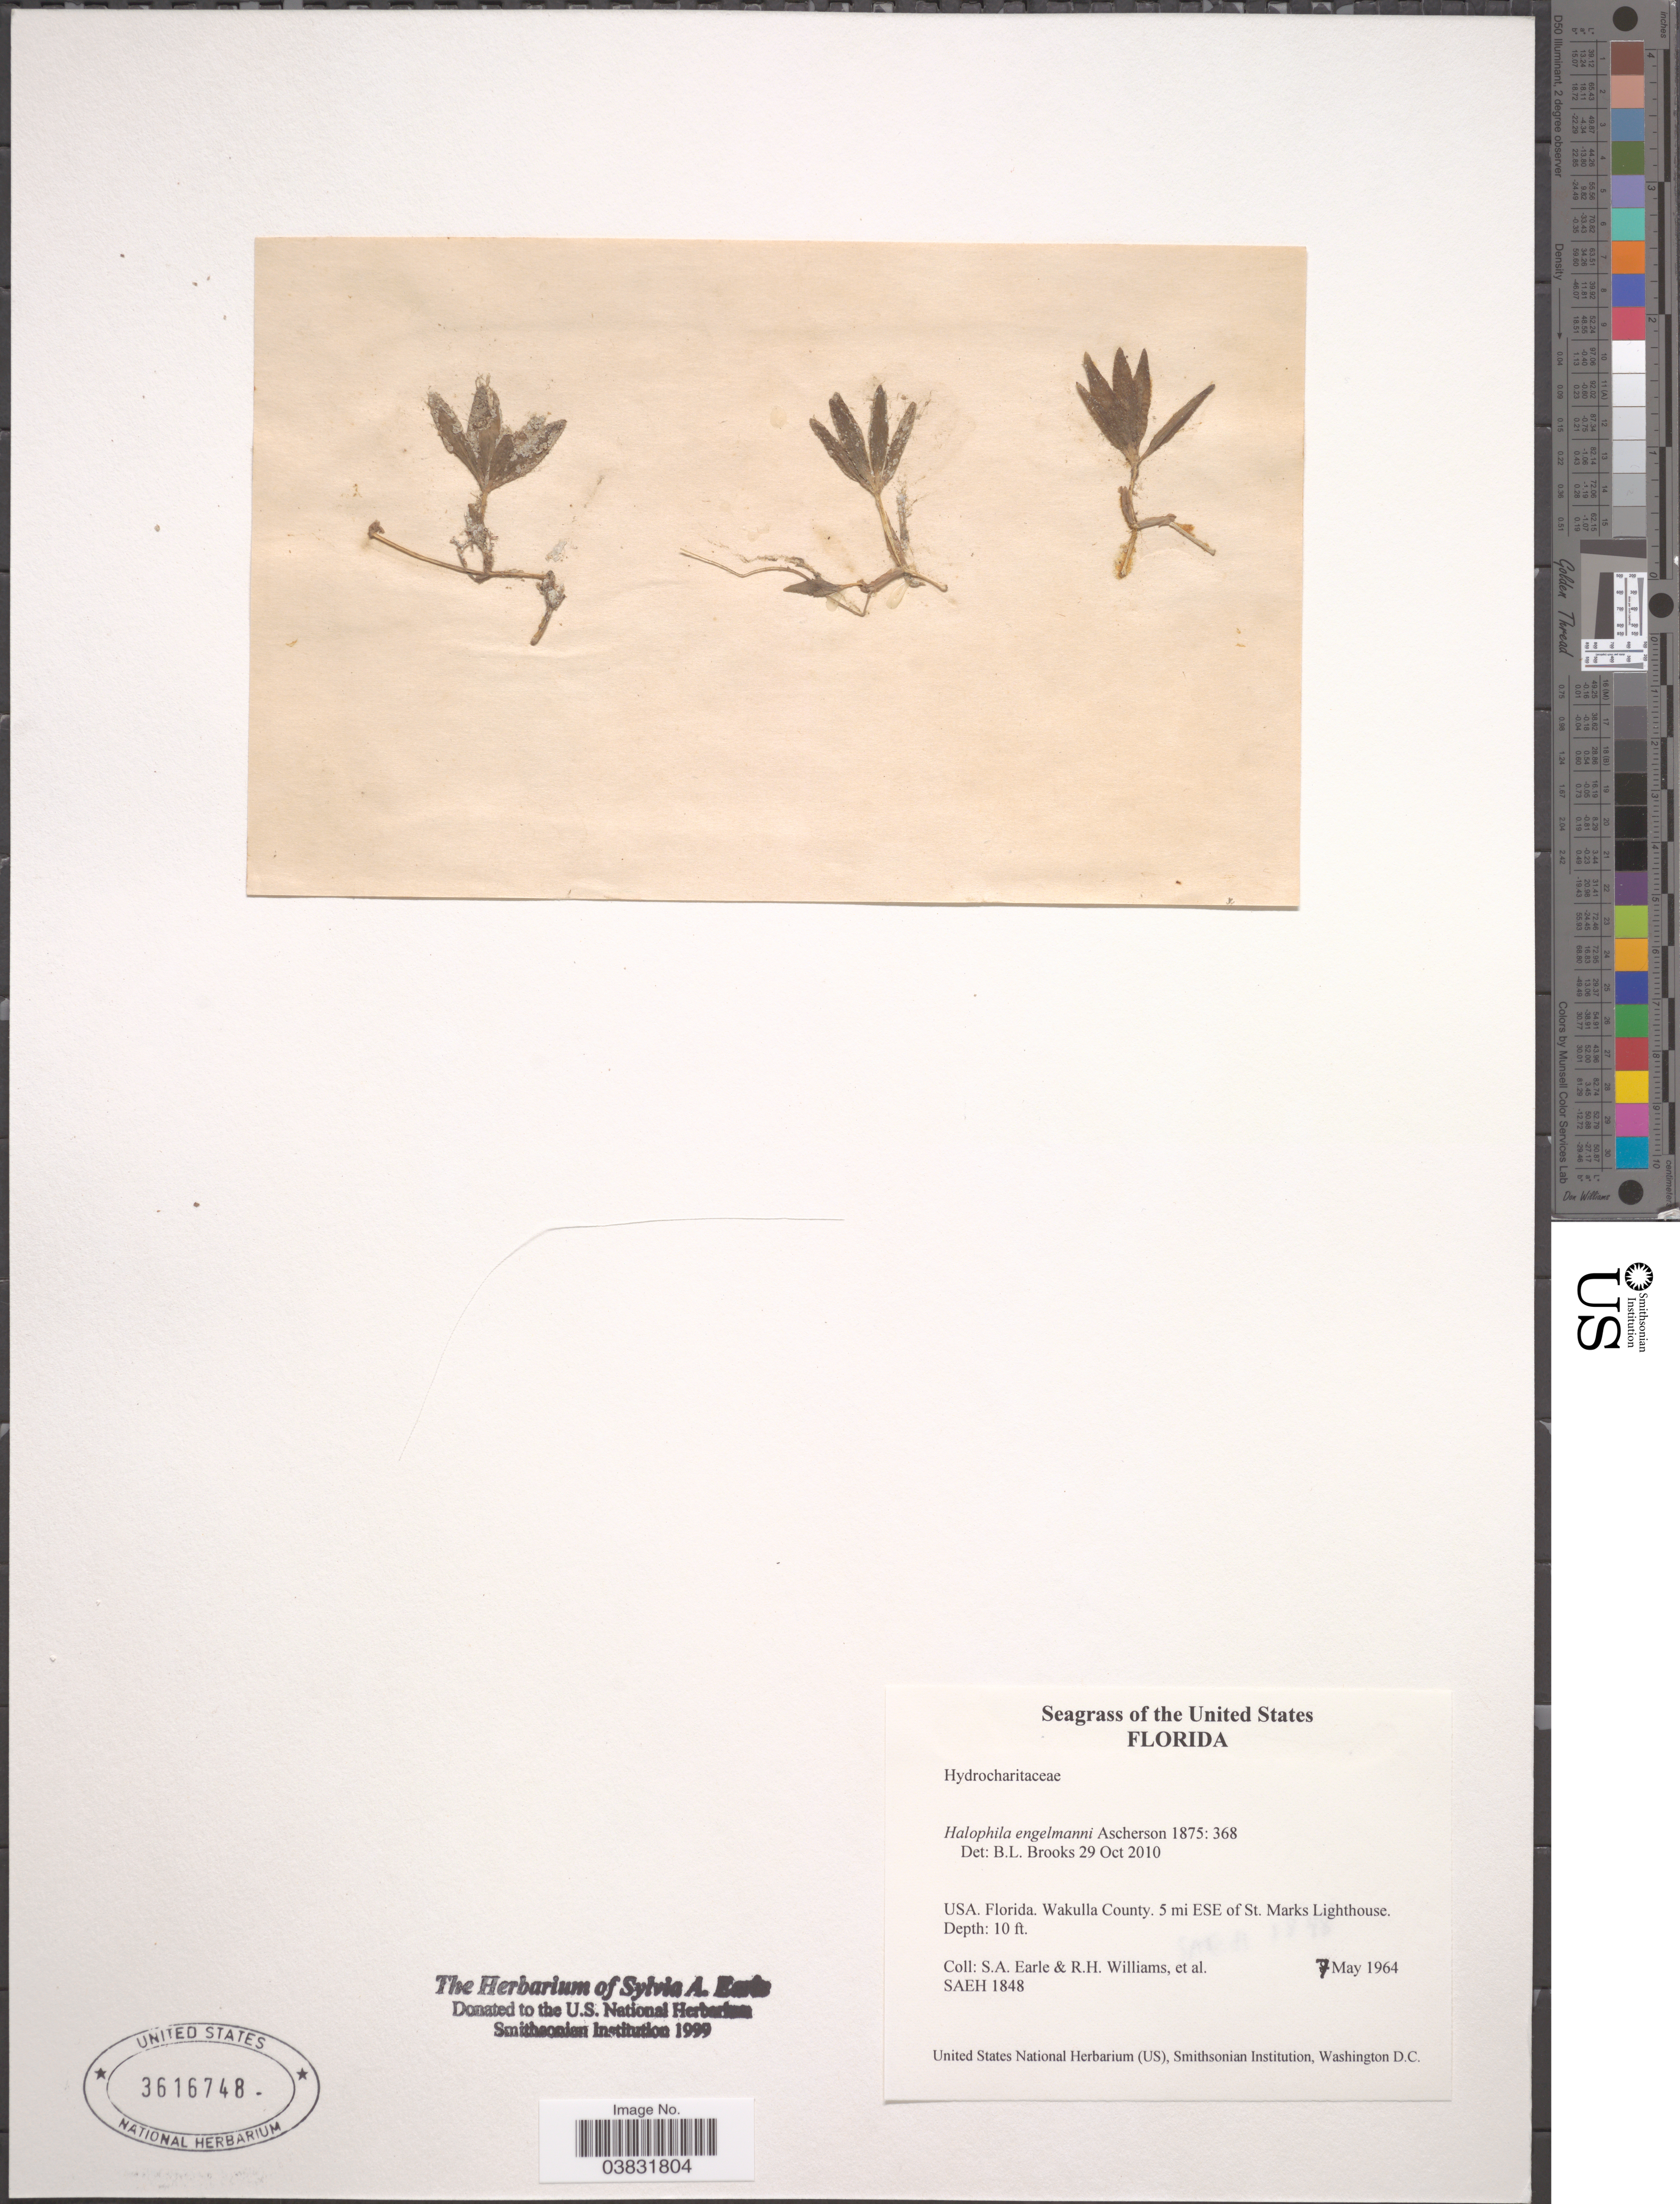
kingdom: Plantae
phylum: Tracheophyta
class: Liliopsida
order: Alismatales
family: Hydrocharitaceae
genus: Halophila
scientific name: Halophila engelmannii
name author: Asch.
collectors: S. A. Earle & R. H. Williams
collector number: SAEH1848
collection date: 1964-05-07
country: United States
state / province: Florida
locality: Wakulla County. 5 mi ESE of St. Marks Lighthouse.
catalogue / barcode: US 3616748